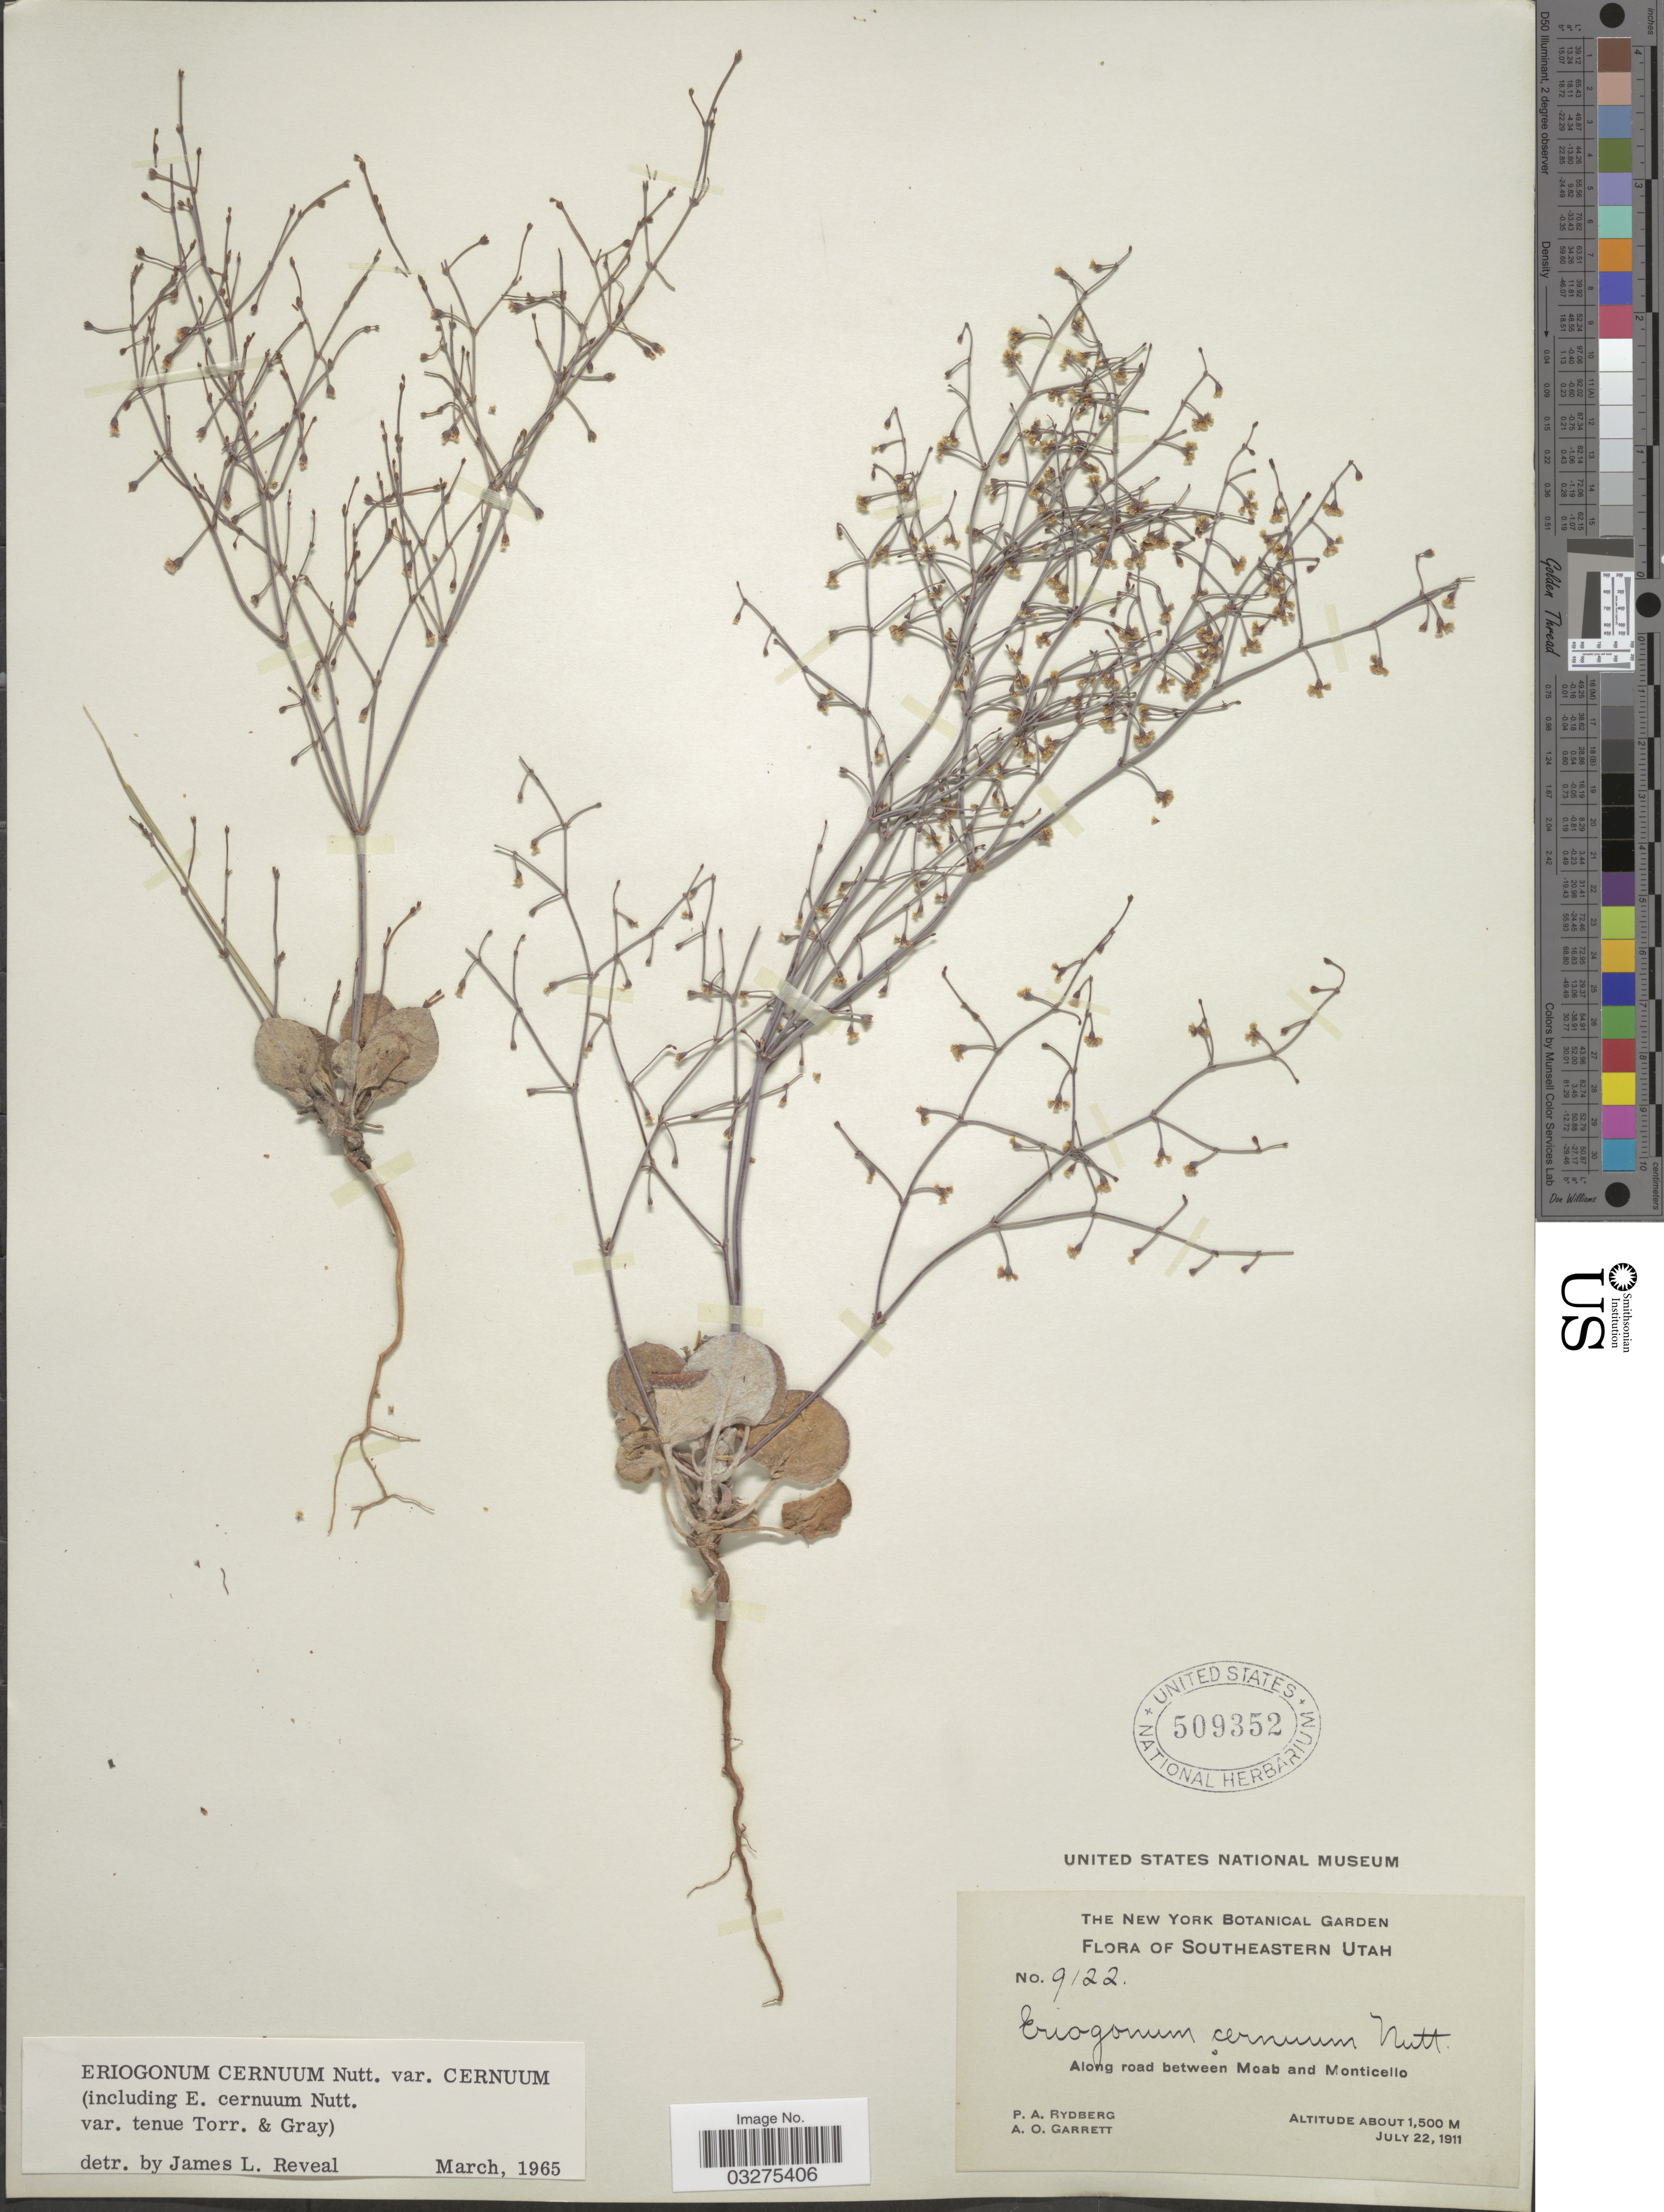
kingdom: Plantae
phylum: Tracheophyta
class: Magnoliopsida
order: Caryophyllales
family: Polygonaceae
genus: Eriogonum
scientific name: Eriogonum cernuum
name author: Nutt.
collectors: P. A. Rydberg & A. O. Garrett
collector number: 9122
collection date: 1911-07-22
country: United States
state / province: Utah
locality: Southeastern Utah. Along road between Moab and Monticello.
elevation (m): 1500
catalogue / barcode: US 509352